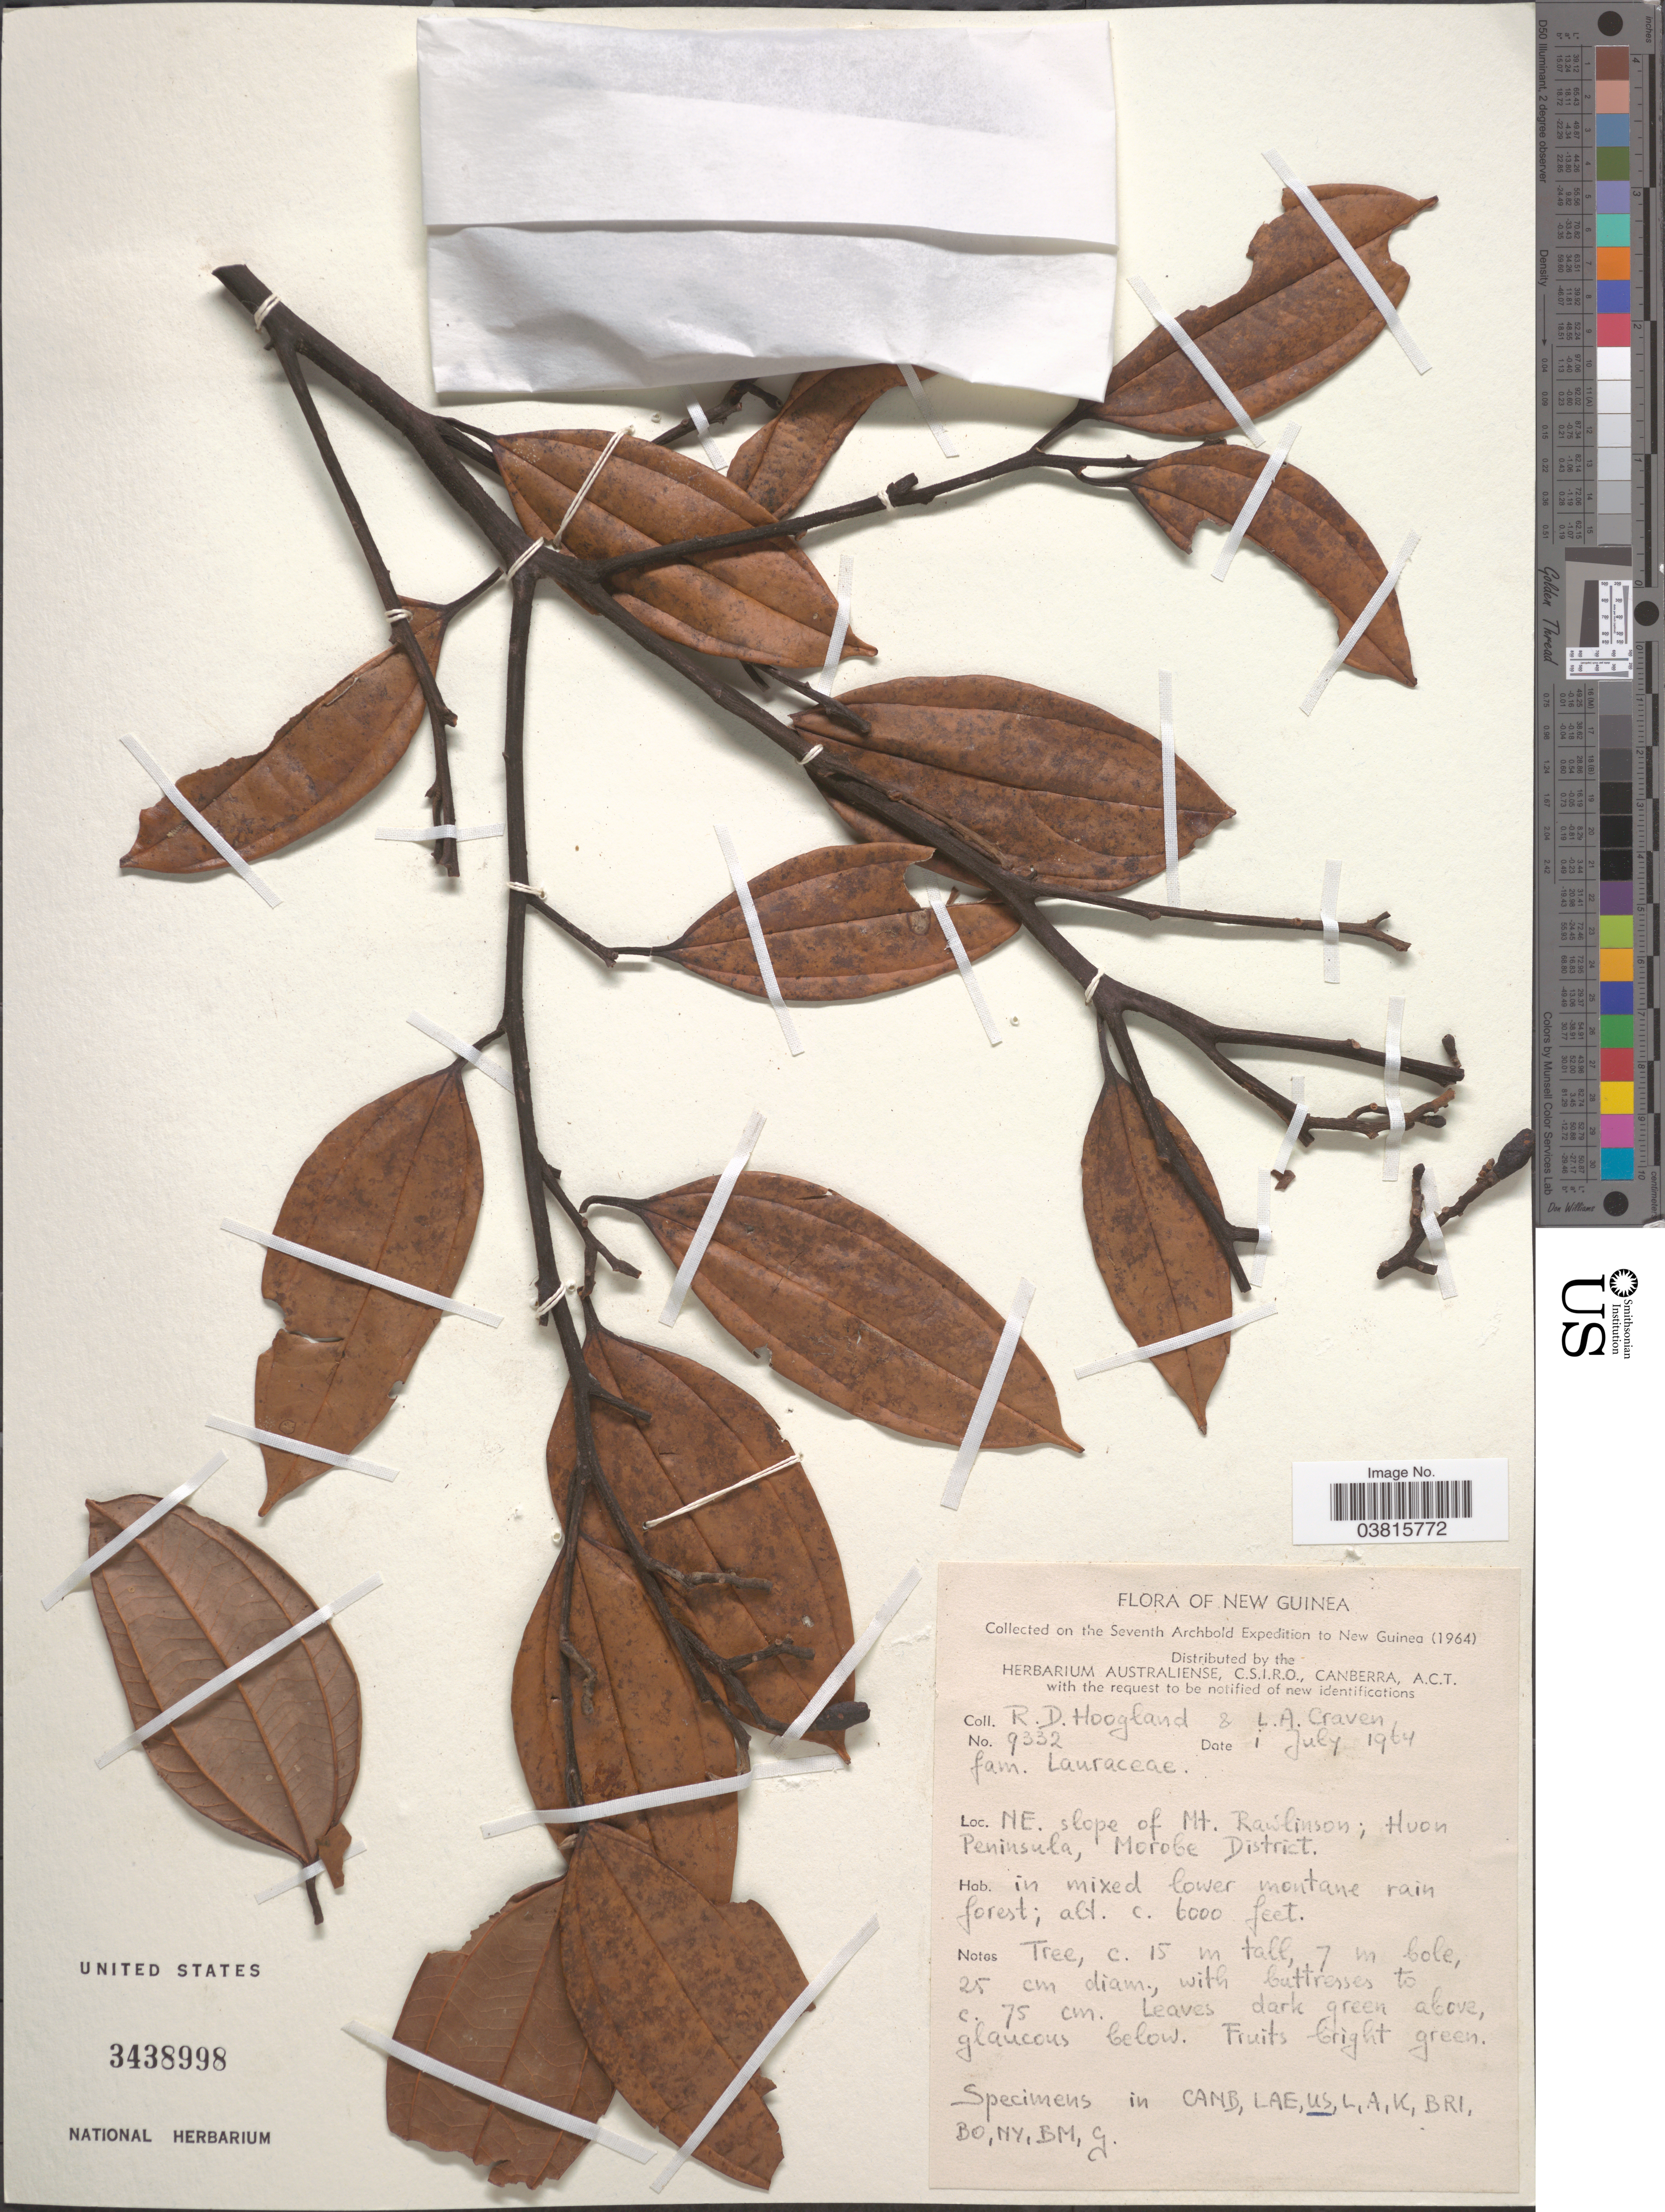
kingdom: Plantae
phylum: Tracheophyta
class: Magnoliopsida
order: Laurales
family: Lauraceae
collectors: R. D. Hoogland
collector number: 9332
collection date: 1964-07-01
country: Papua New Guinea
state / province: Morobe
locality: New Guinea. NE. slope of Mt. Rawlinson; Huon Peninsula, Morobe District. In mixed lower montane rain forest.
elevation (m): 1829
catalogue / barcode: US 3438998